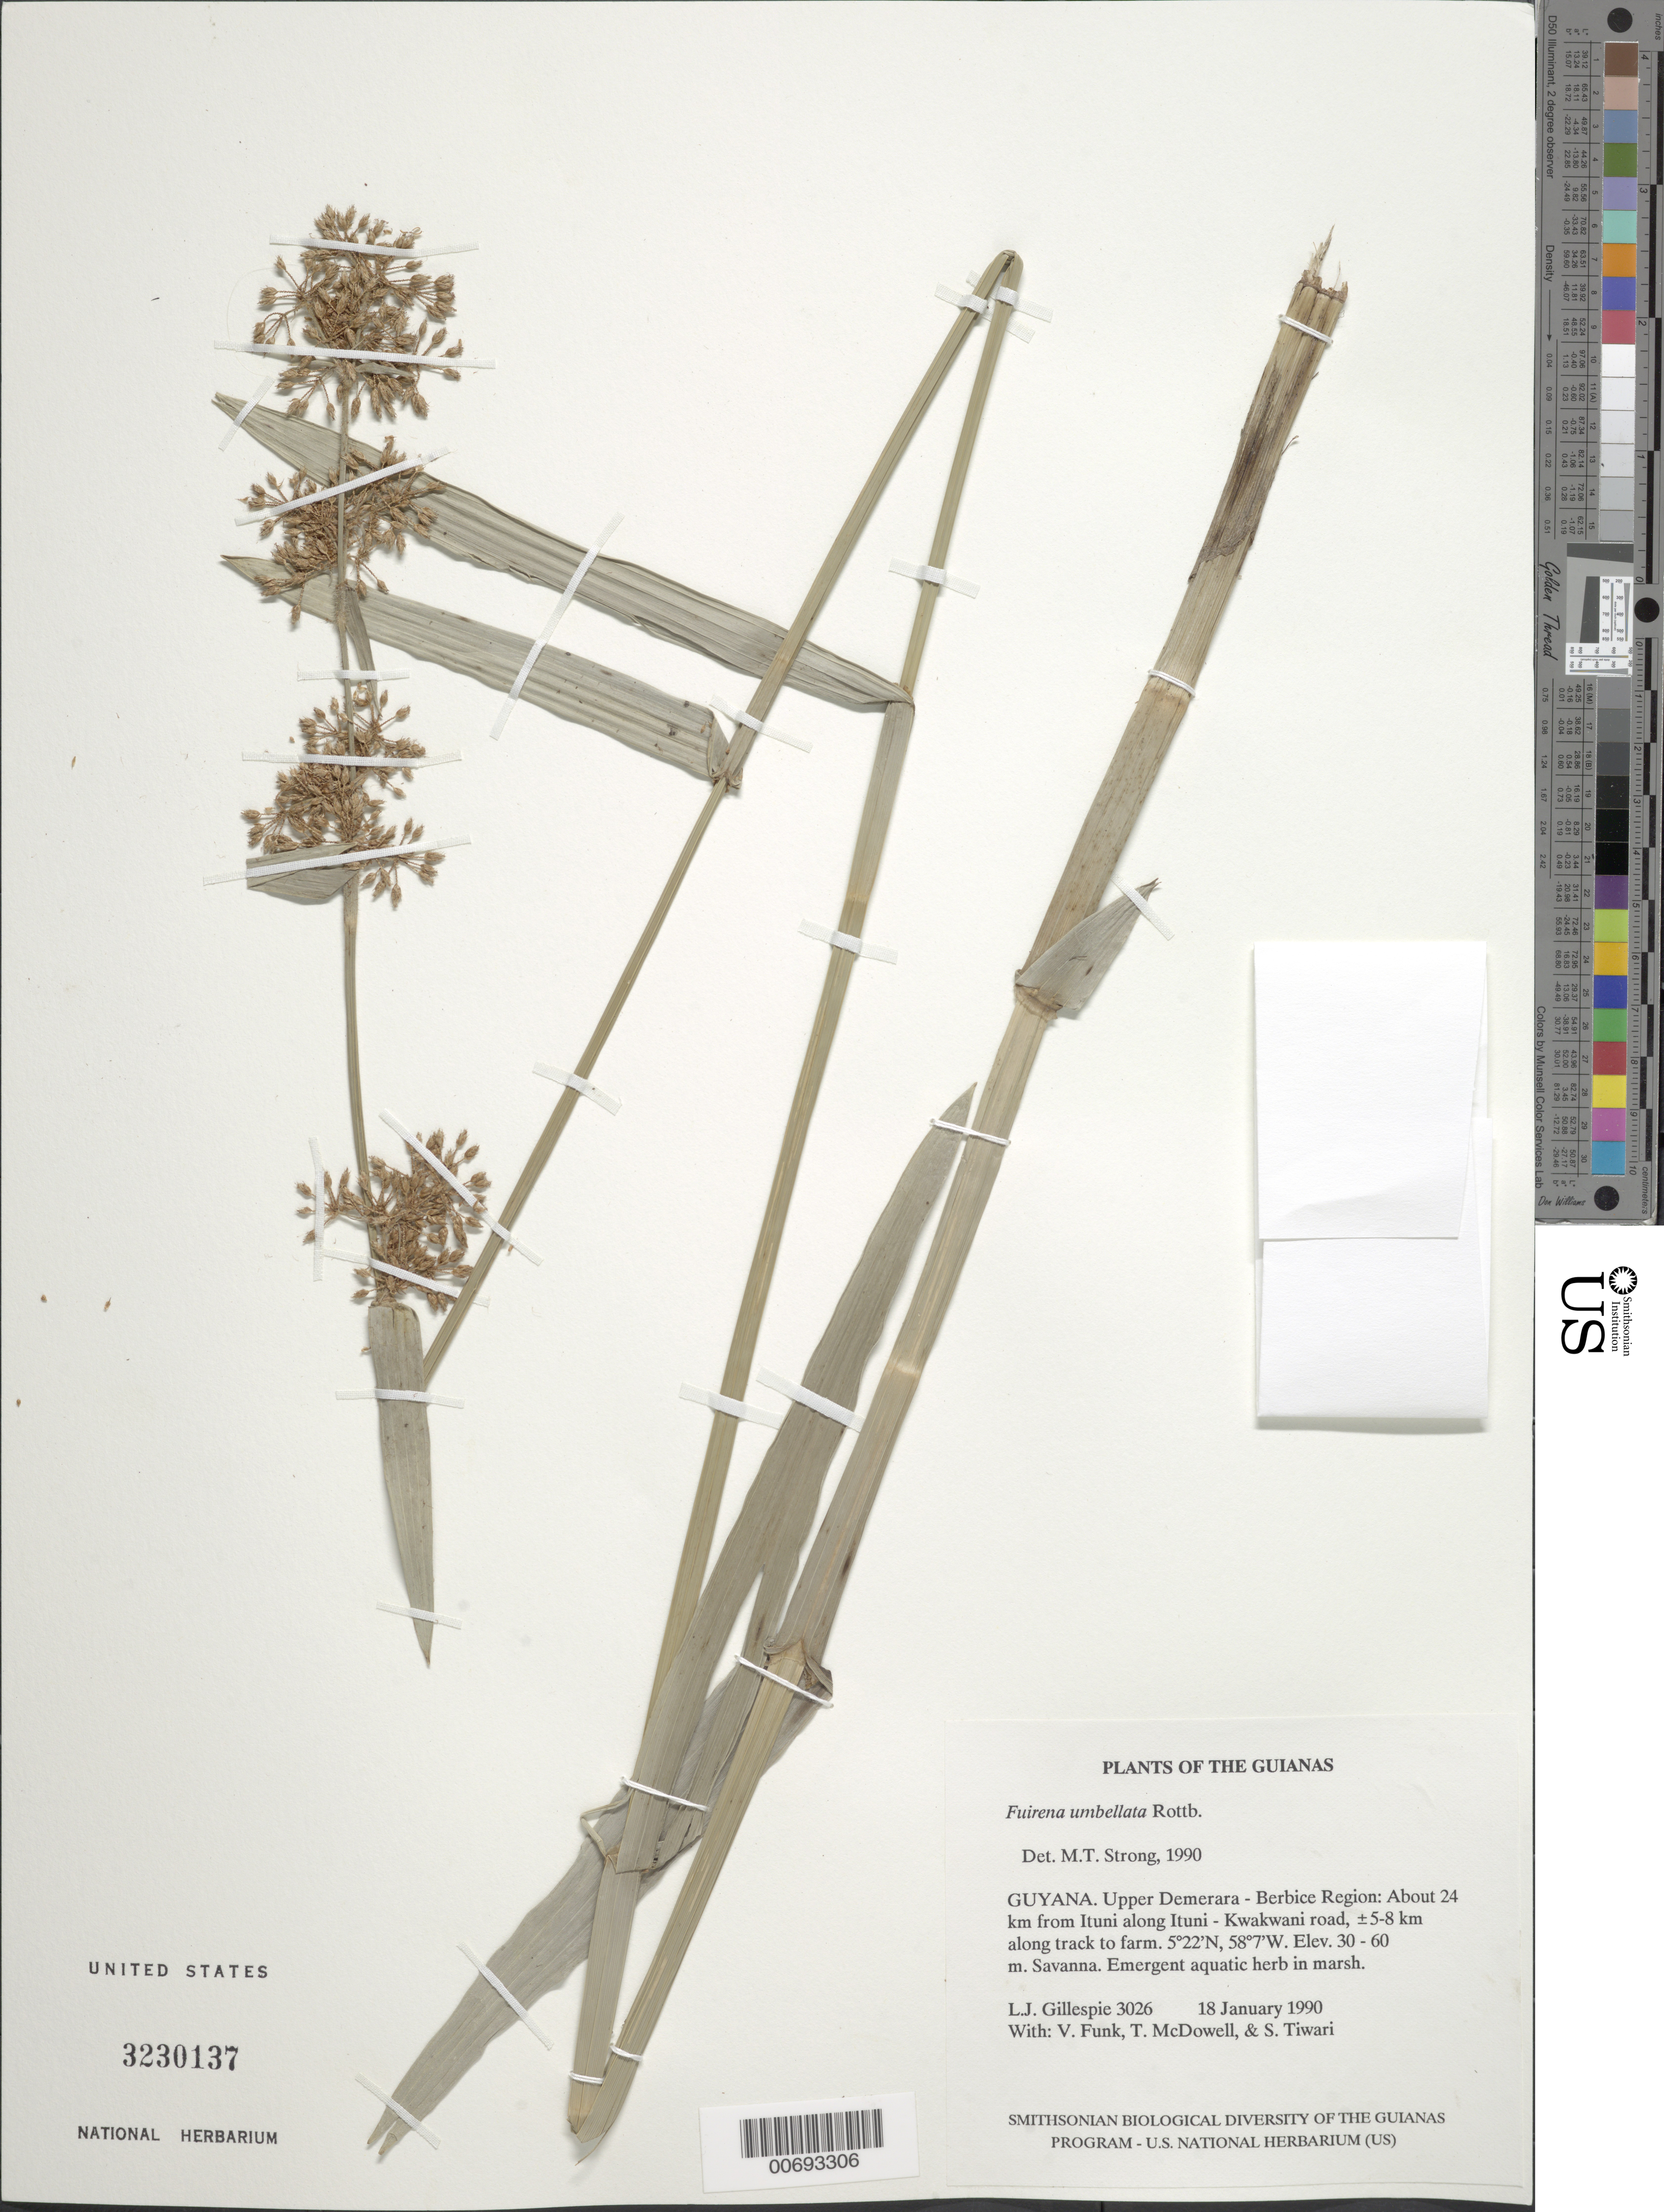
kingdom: Plantae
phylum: Tracheophyta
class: Liliopsida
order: Poales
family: Cyperaceae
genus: Fuirena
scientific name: Fuirena umbellata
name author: Rottb.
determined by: Strong, M. T., (US), Smithsonian Institution - National Museum of Natural History (UNITED STATES)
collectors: L. J. Gillespie, V. Funk, T. McDowell & S. Tiwari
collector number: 3026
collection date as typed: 19 January 1990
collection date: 1990-01-19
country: Guyana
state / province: U. Demerara-Berbice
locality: About 24 km from Ituni along Ituni - Kwakwani road, ±5-8 km along track to farm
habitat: Savanna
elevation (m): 30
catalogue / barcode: US 3230137